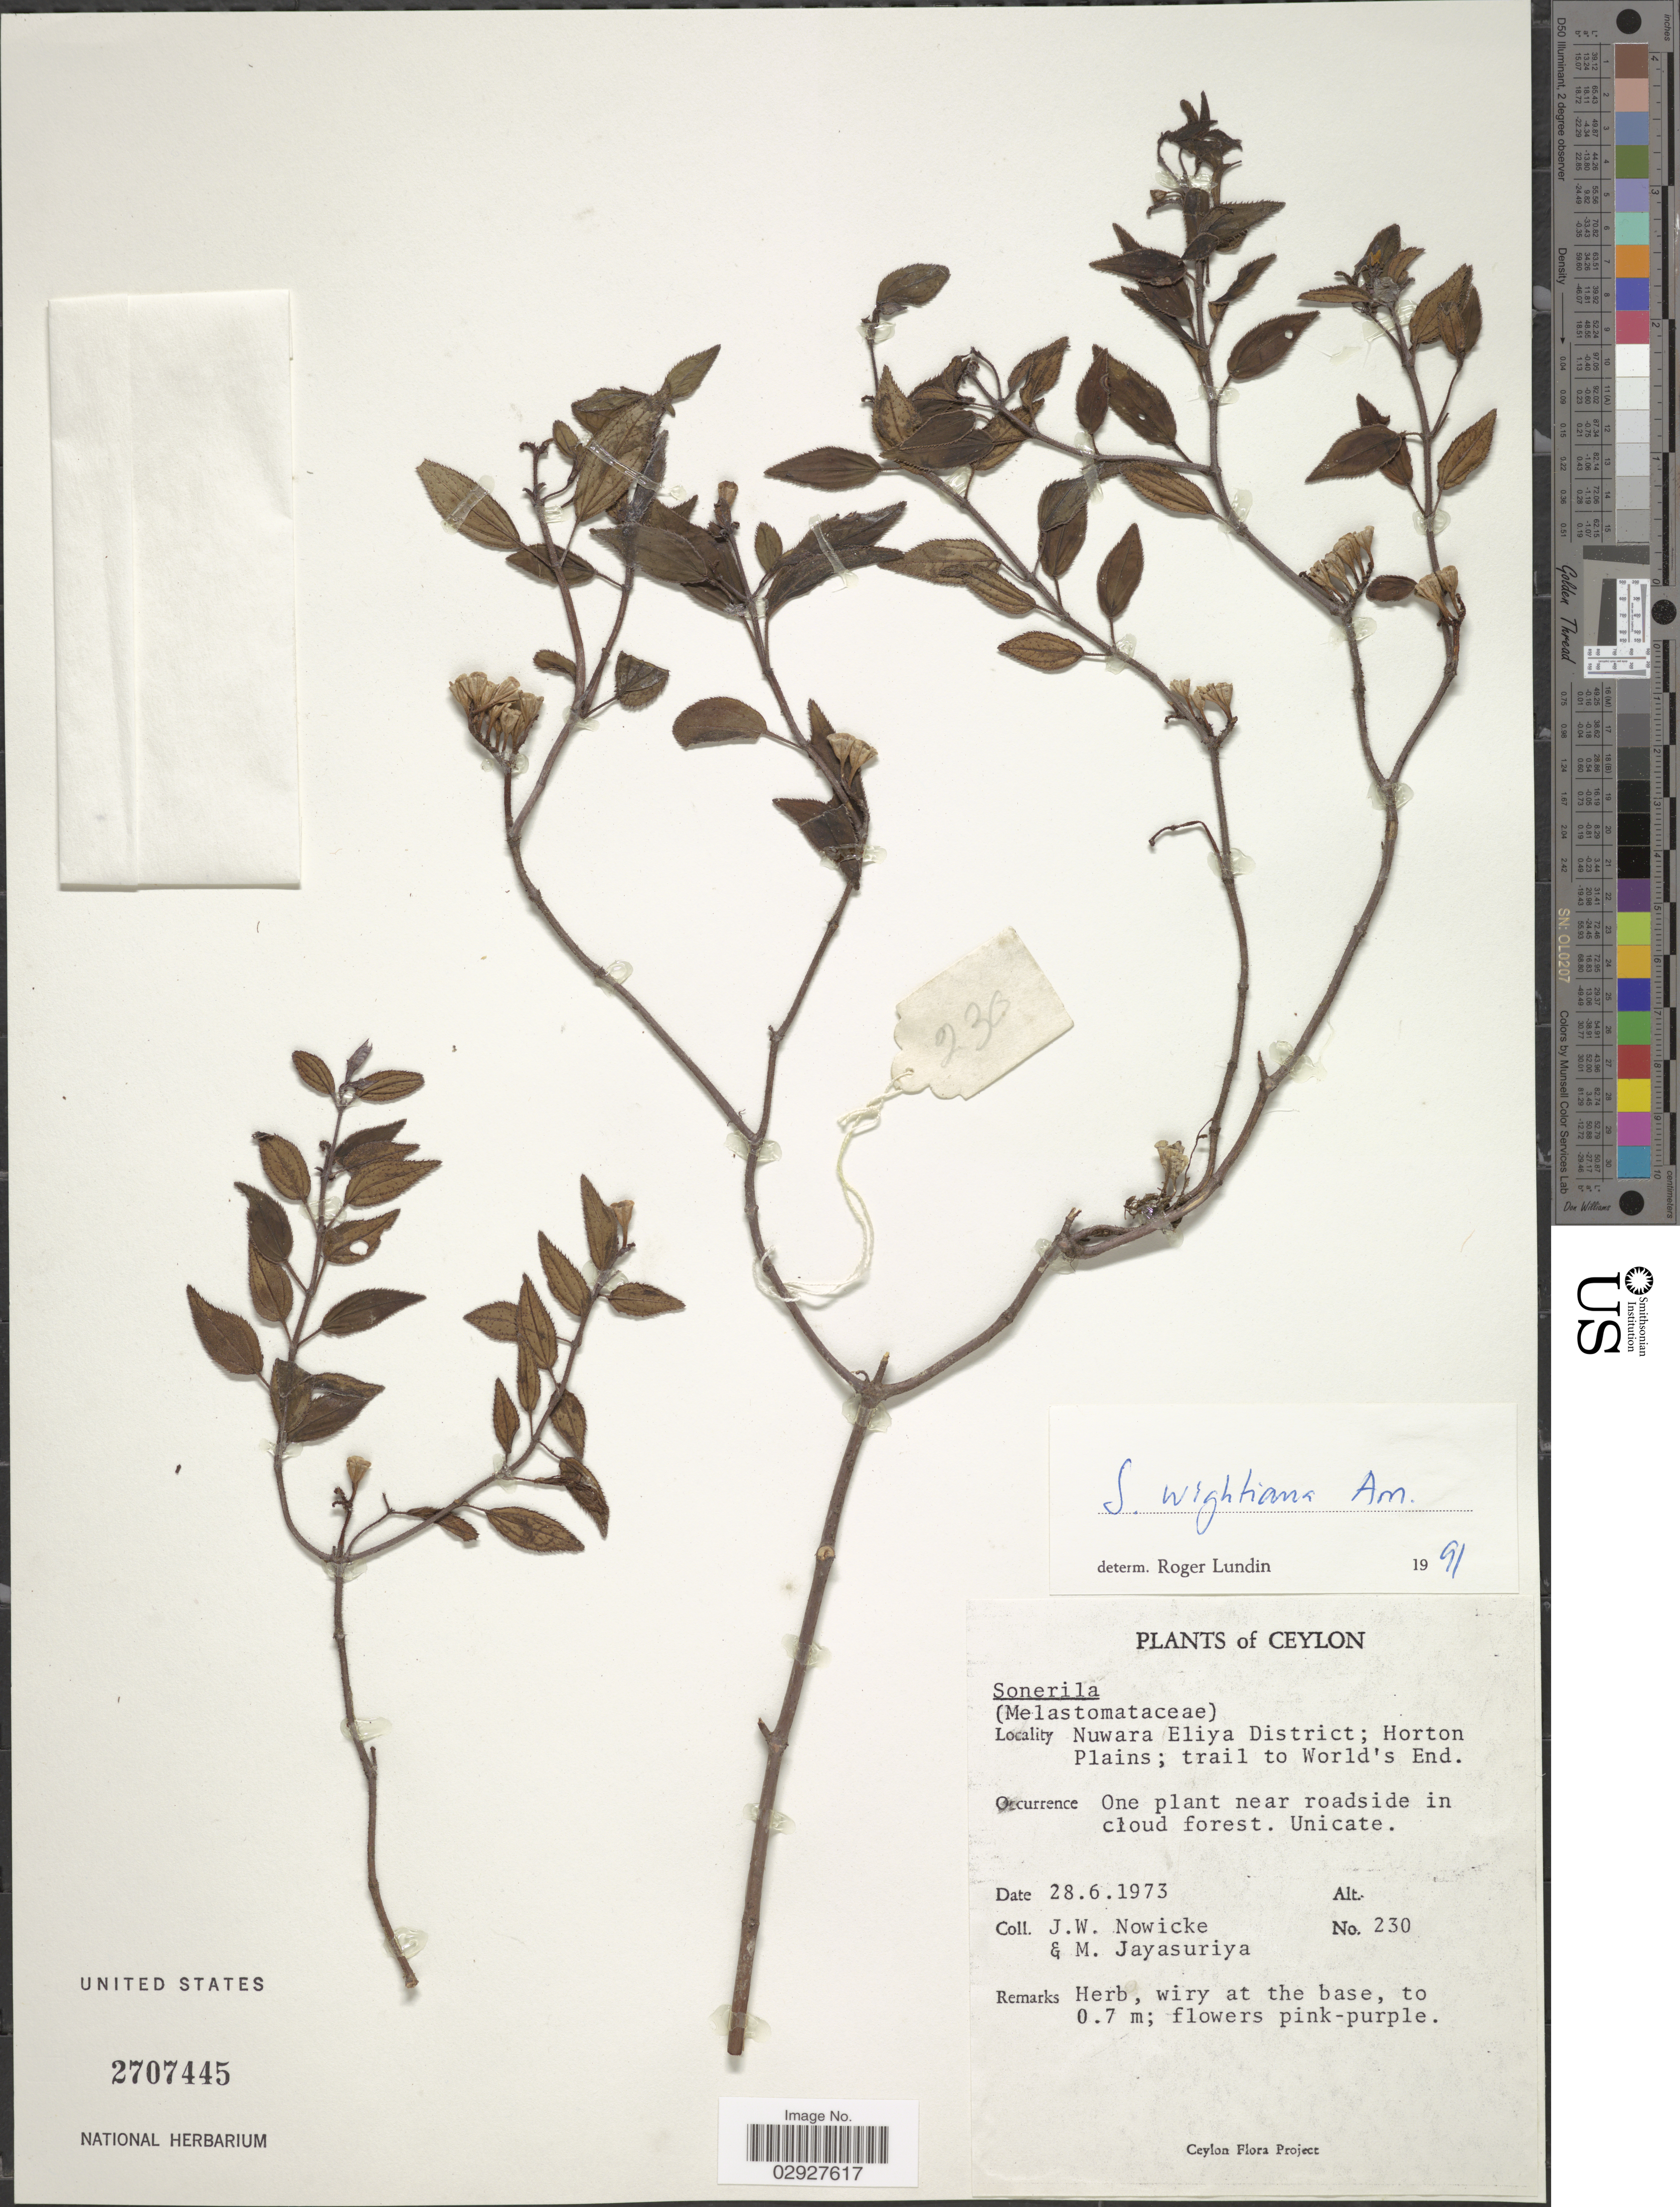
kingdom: Plantae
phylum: Tracheophyta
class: Magnoliopsida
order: Myrtales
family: Melastomataceae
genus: Sonerila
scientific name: Sonerila wightiana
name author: Arn.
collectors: J. W. Nowicke & M. Jayasuriya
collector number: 230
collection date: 1973-06-28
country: Sri Lanka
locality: Ceylon. Nuwara Eliya District; Horton Plains; trail to World's End.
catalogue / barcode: US 2707445